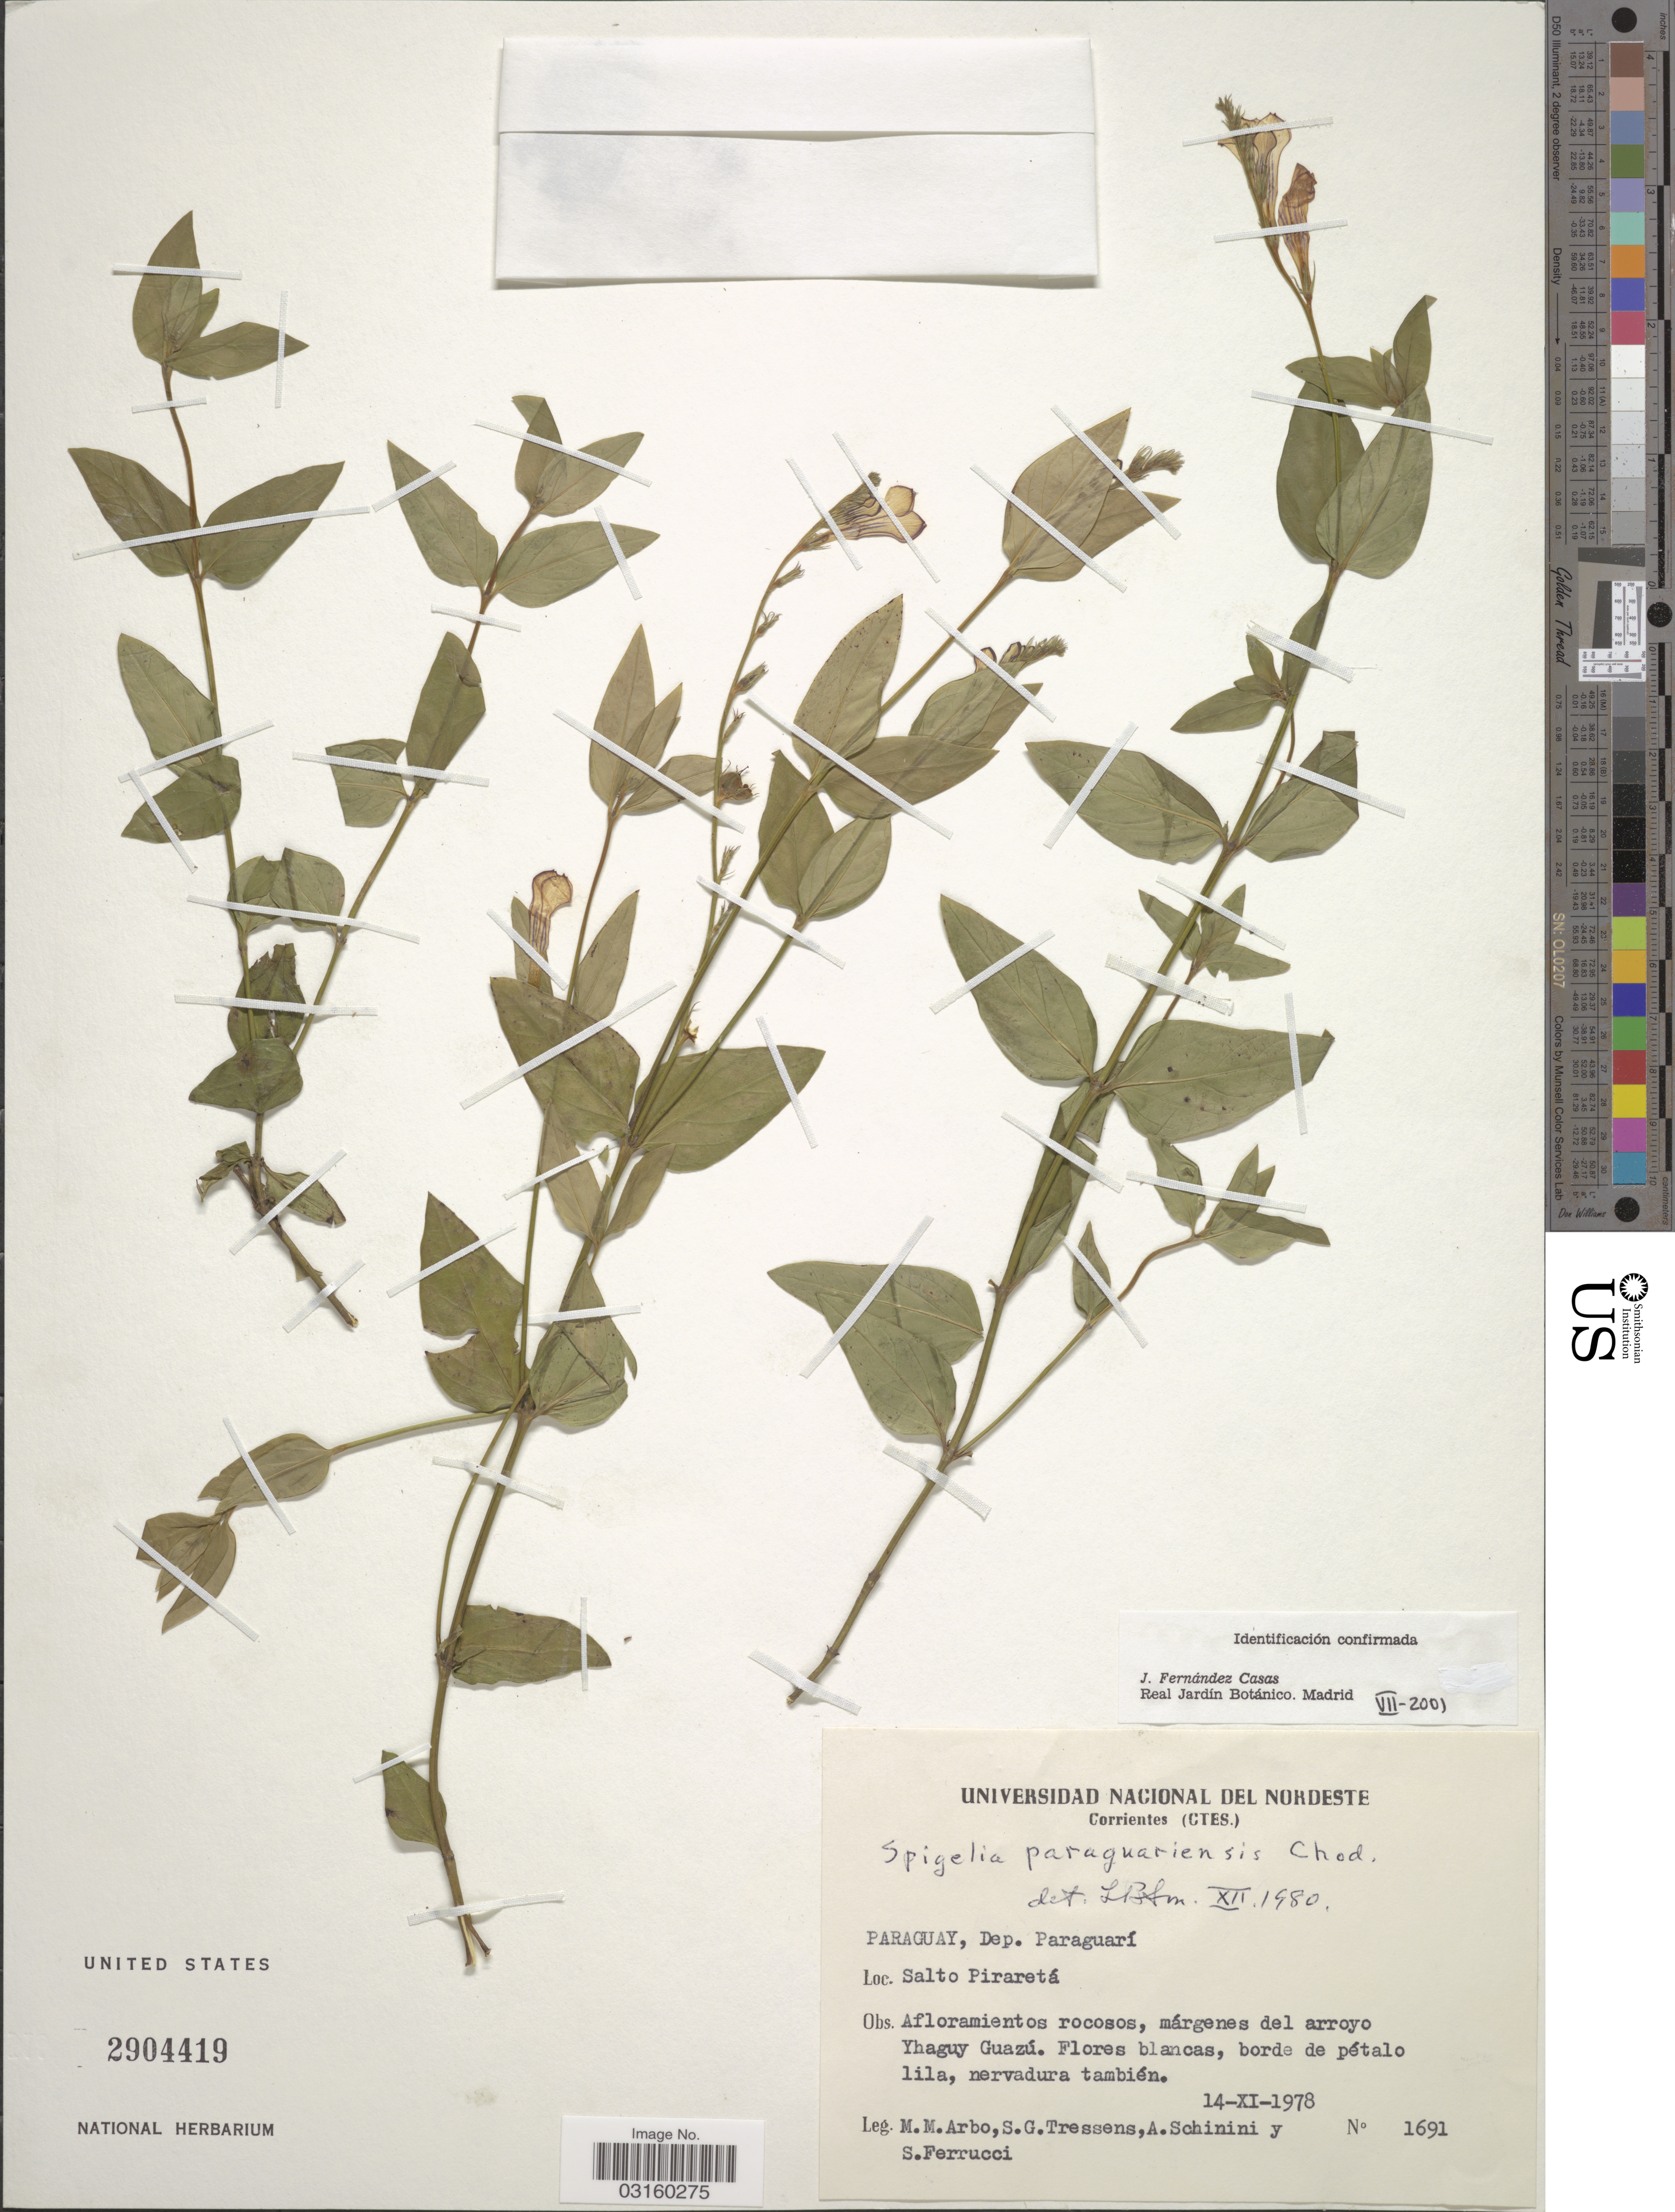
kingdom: Plantae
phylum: Tracheophyta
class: Magnoliopsida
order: Gentianales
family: Loganiaceae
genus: Spigelia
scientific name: Spigelia paraguariensis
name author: Chodat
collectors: M. M. Arbo, S. Tressens, A. Schinini & S. Ferrucci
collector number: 1691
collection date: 1978-11-14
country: Paraguay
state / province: Paraguari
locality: Dep. Paraguarí, Salto Piraretá, Afloramientos rocosos, márgenes del arroyo Yhaguy Guazú.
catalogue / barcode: US 2904419